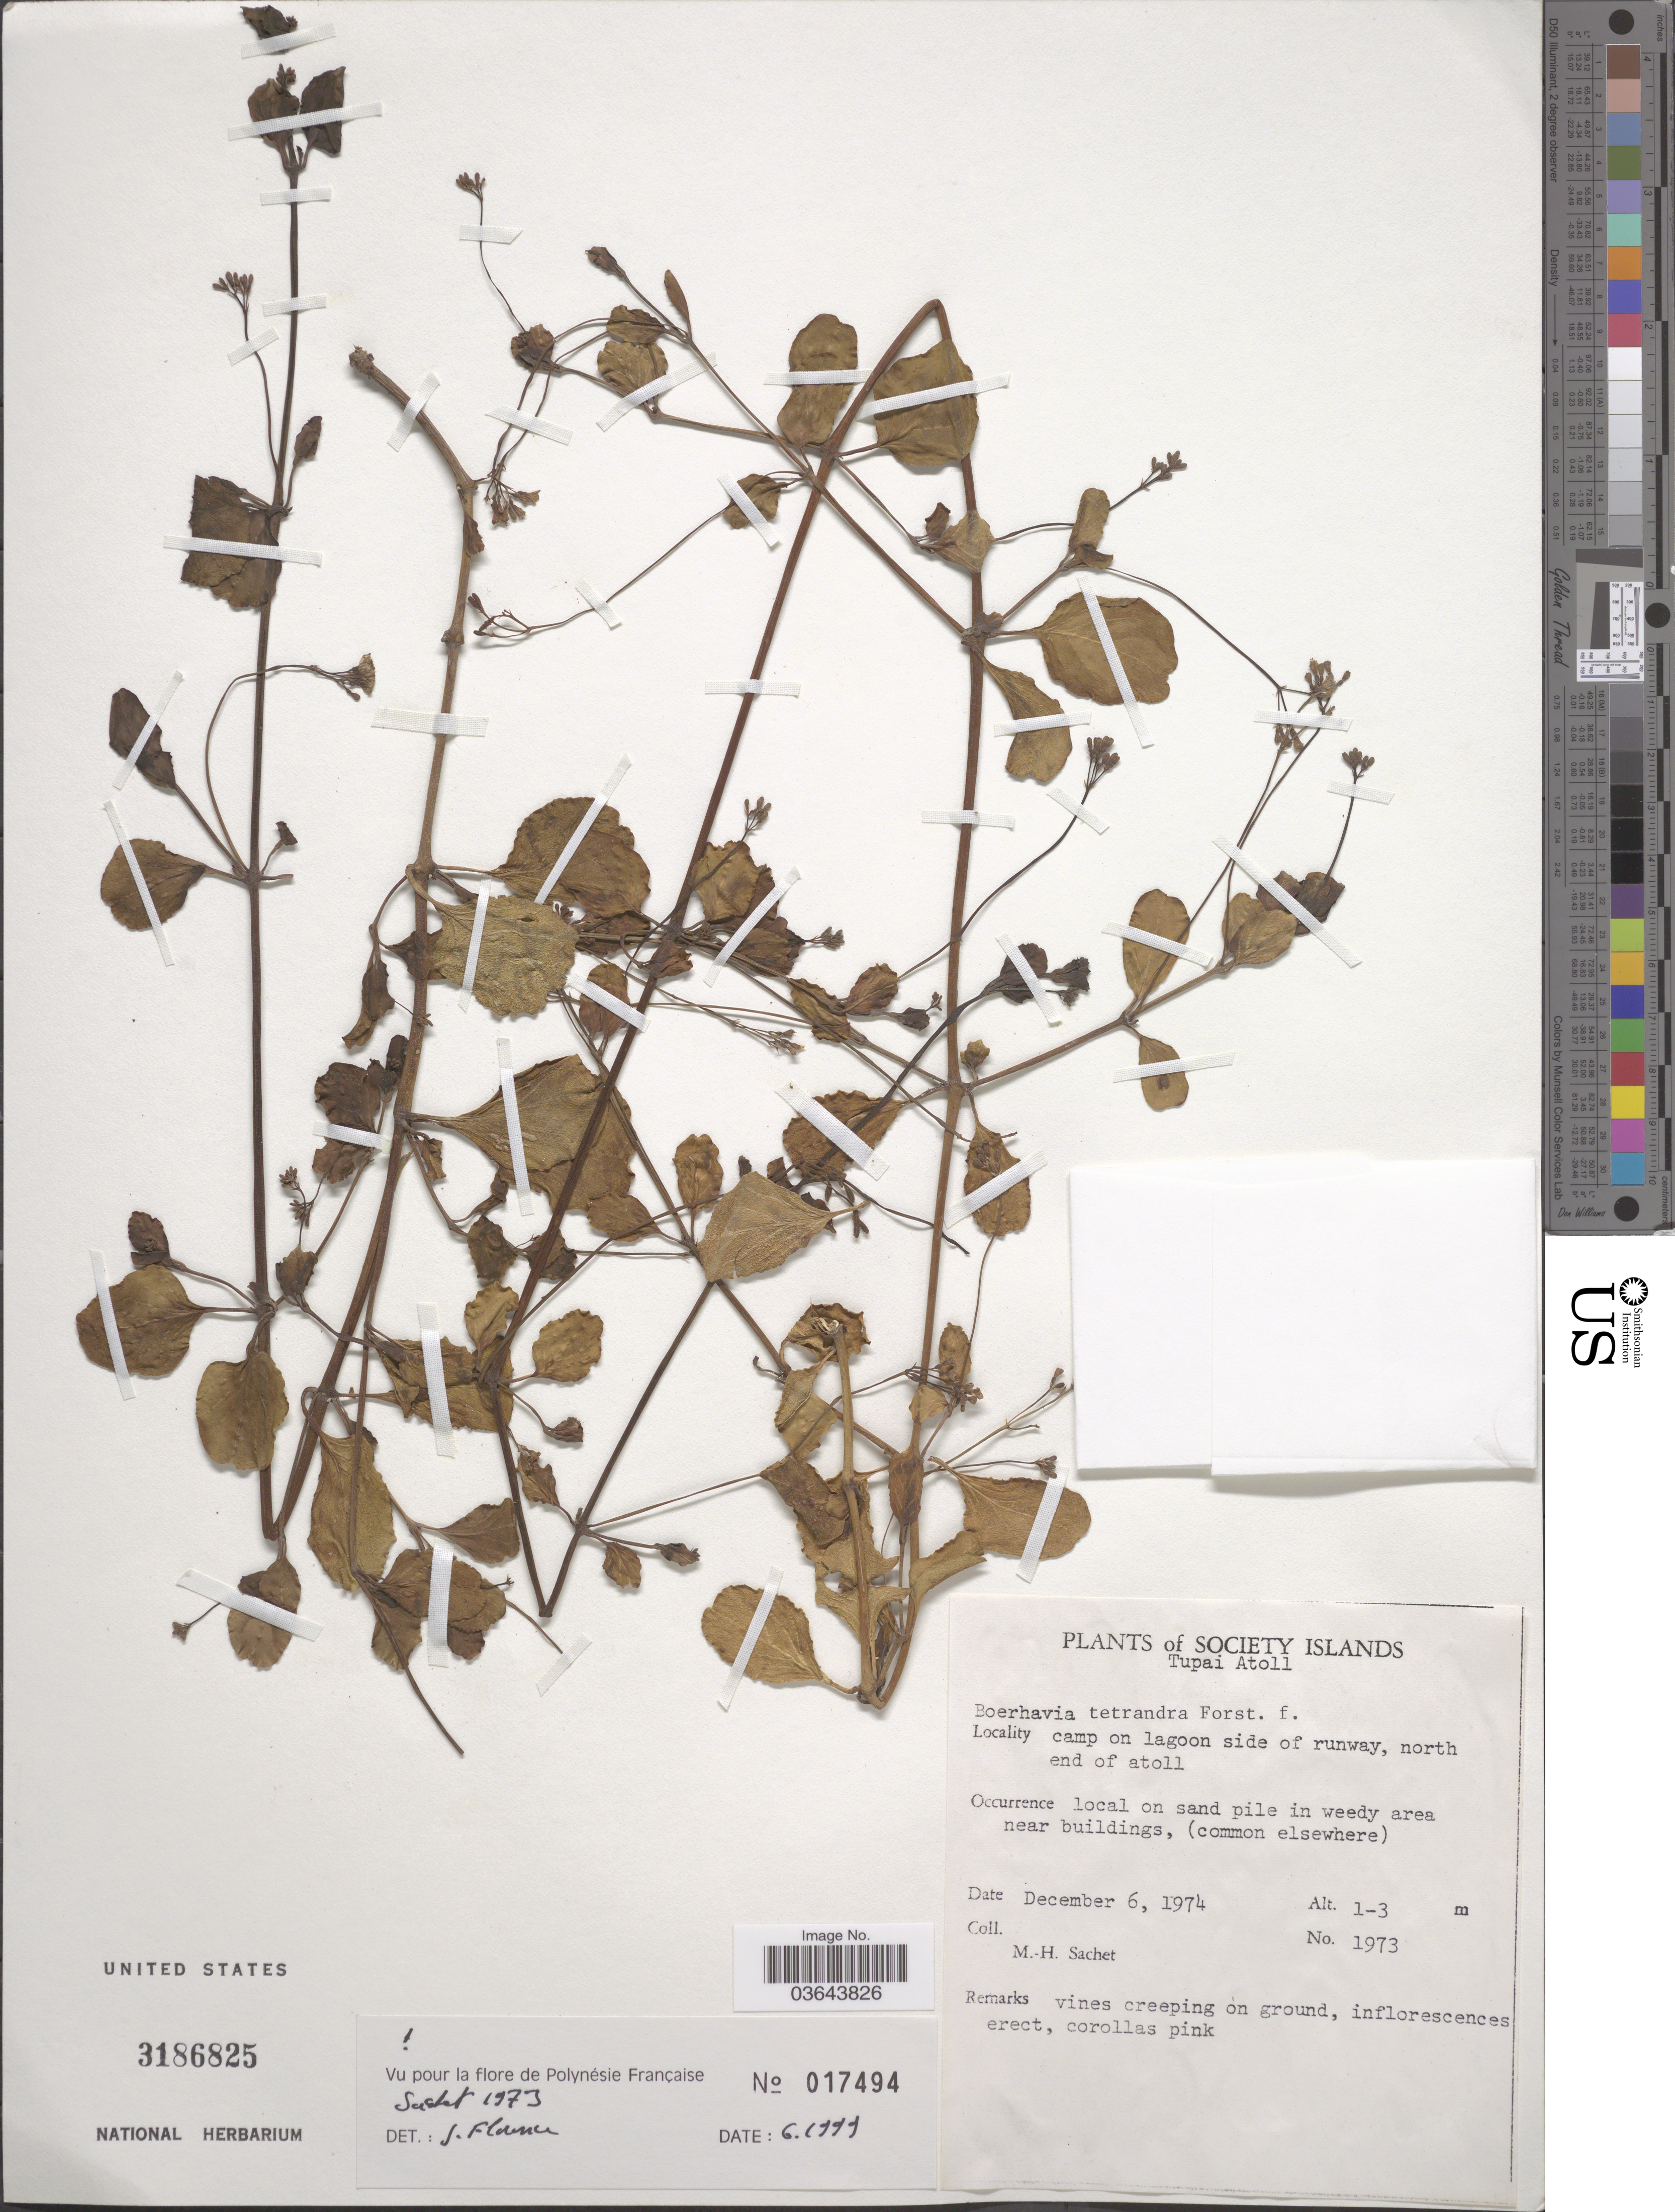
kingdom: Plantae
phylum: Tracheophyta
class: Magnoliopsida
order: Caryophyllales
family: Nyctaginaceae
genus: Boerhavia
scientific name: Boerhavia tetrandra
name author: G. Forst.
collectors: M.-H. Sachet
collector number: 1973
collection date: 1974-12-06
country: French Polynesia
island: Tupai Atoll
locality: Society Islands. Tupai Atoll. Camp on lagoon side of runway, north end of atoll.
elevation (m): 1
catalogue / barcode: US 3186825